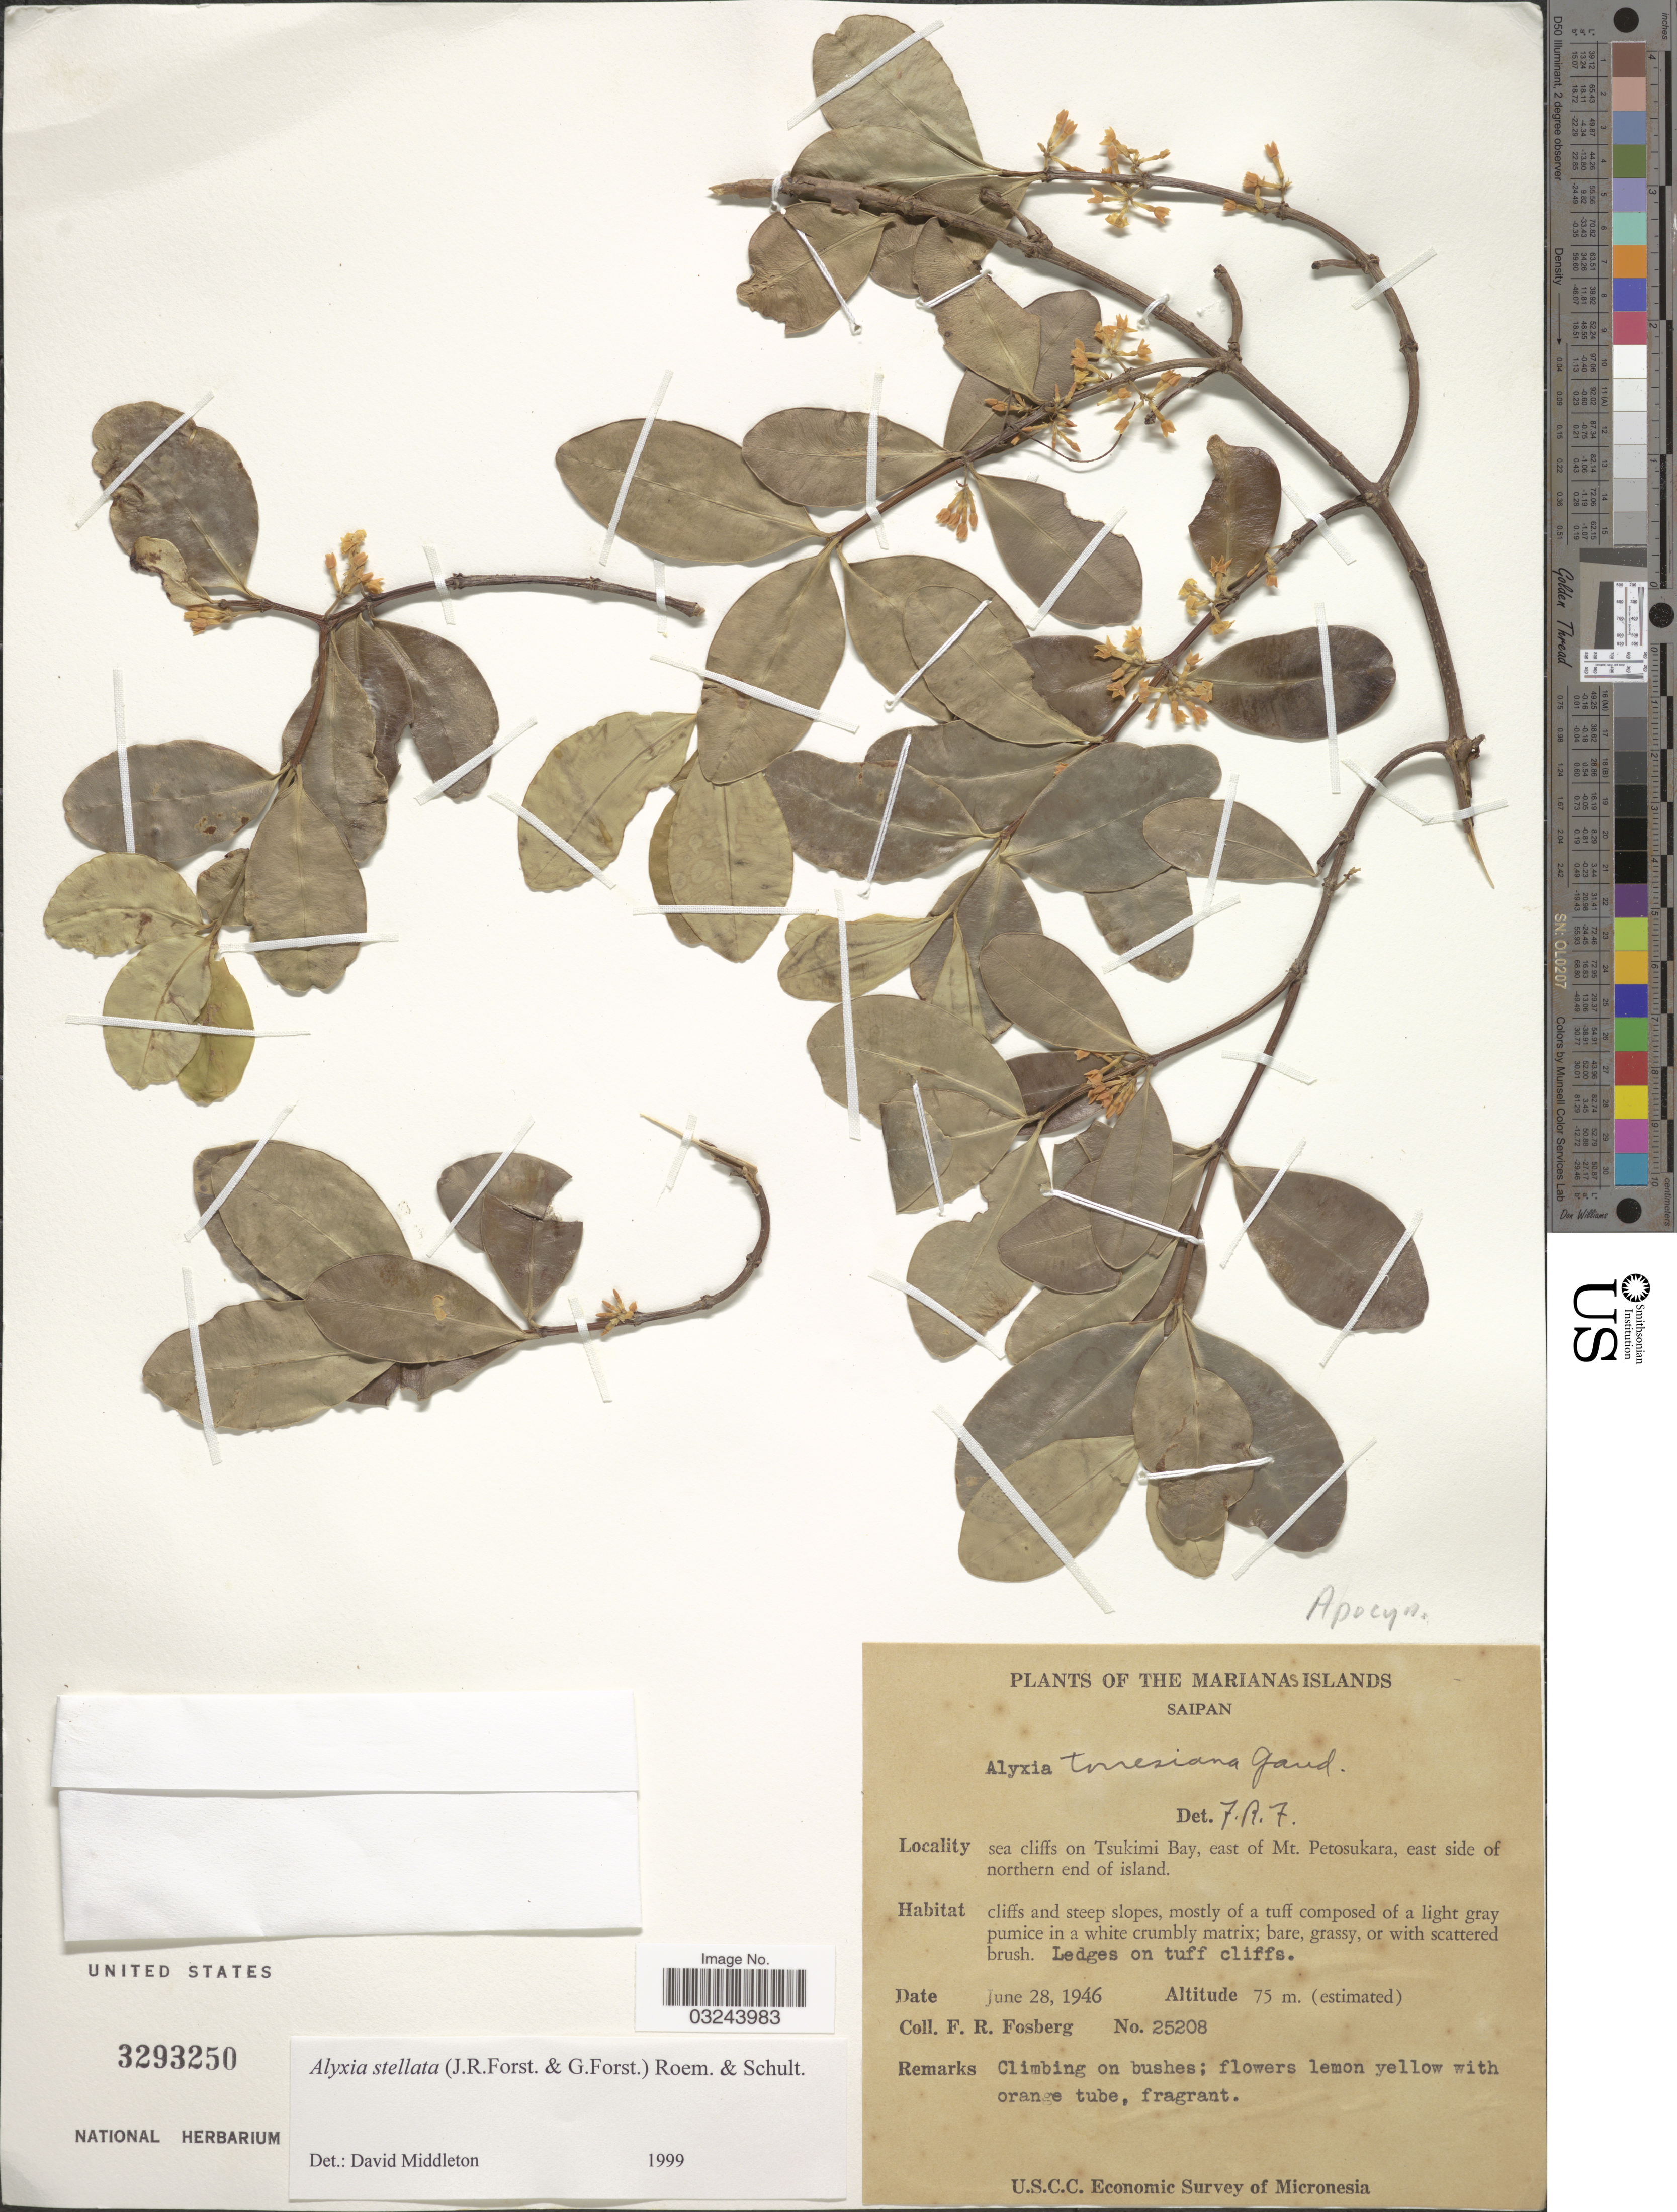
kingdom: Plantae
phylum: Tracheophyta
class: Magnoliopsida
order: Gentianales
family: Apocynaceae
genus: Alyxia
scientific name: Alyxia stellata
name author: (J.R. Forst. & G. Forst.) Roem. & Schult.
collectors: F. R. Fosberg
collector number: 25208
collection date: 1946-06-28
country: Northern Mariana Islands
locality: Marianas Islands. Saipan. Sea cliffs on Tsukimi Bay, east of Mt. Petosukara, east side of northern end of island.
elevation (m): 75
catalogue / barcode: US 3293250